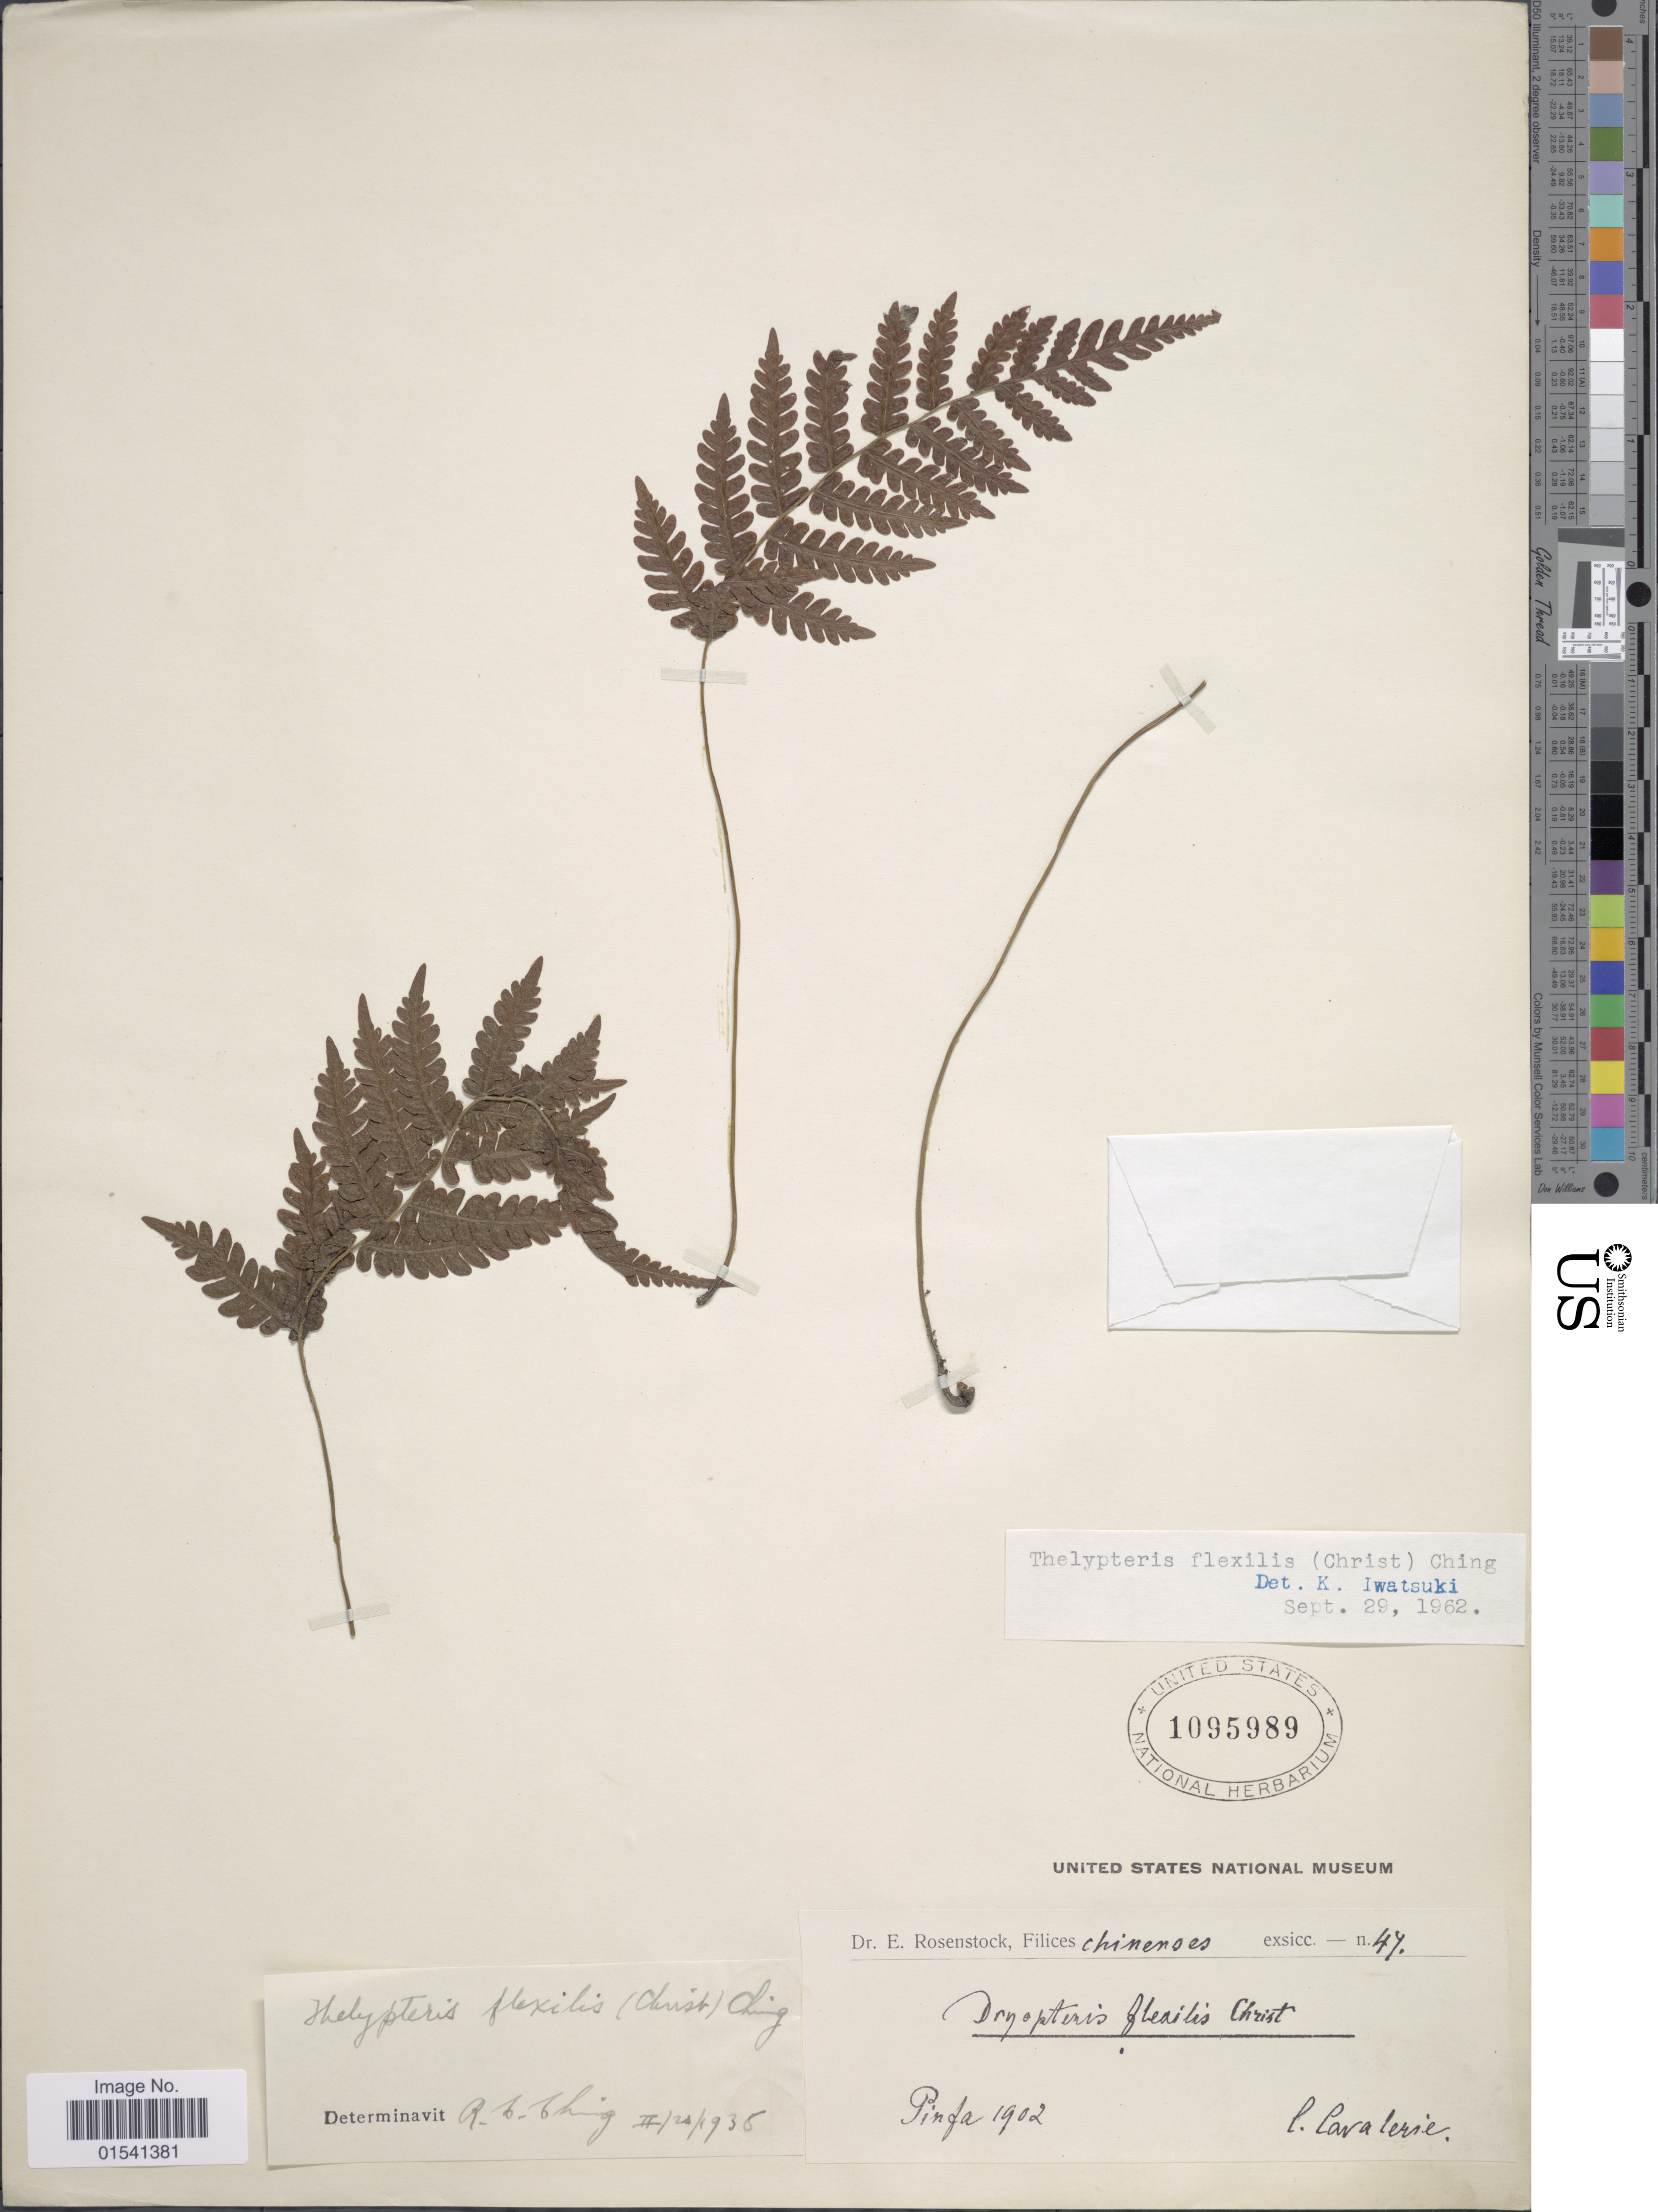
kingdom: Plantae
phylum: Tracheophyta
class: Polypodiopsida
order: Polypodiales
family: Thelypteridaceae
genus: Cyclogramma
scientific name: Cyclogramma flexilis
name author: (Christ) Tagawa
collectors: -. Cavalerie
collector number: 47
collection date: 1902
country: China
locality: Pinfa [interpreted]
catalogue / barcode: US 1095989